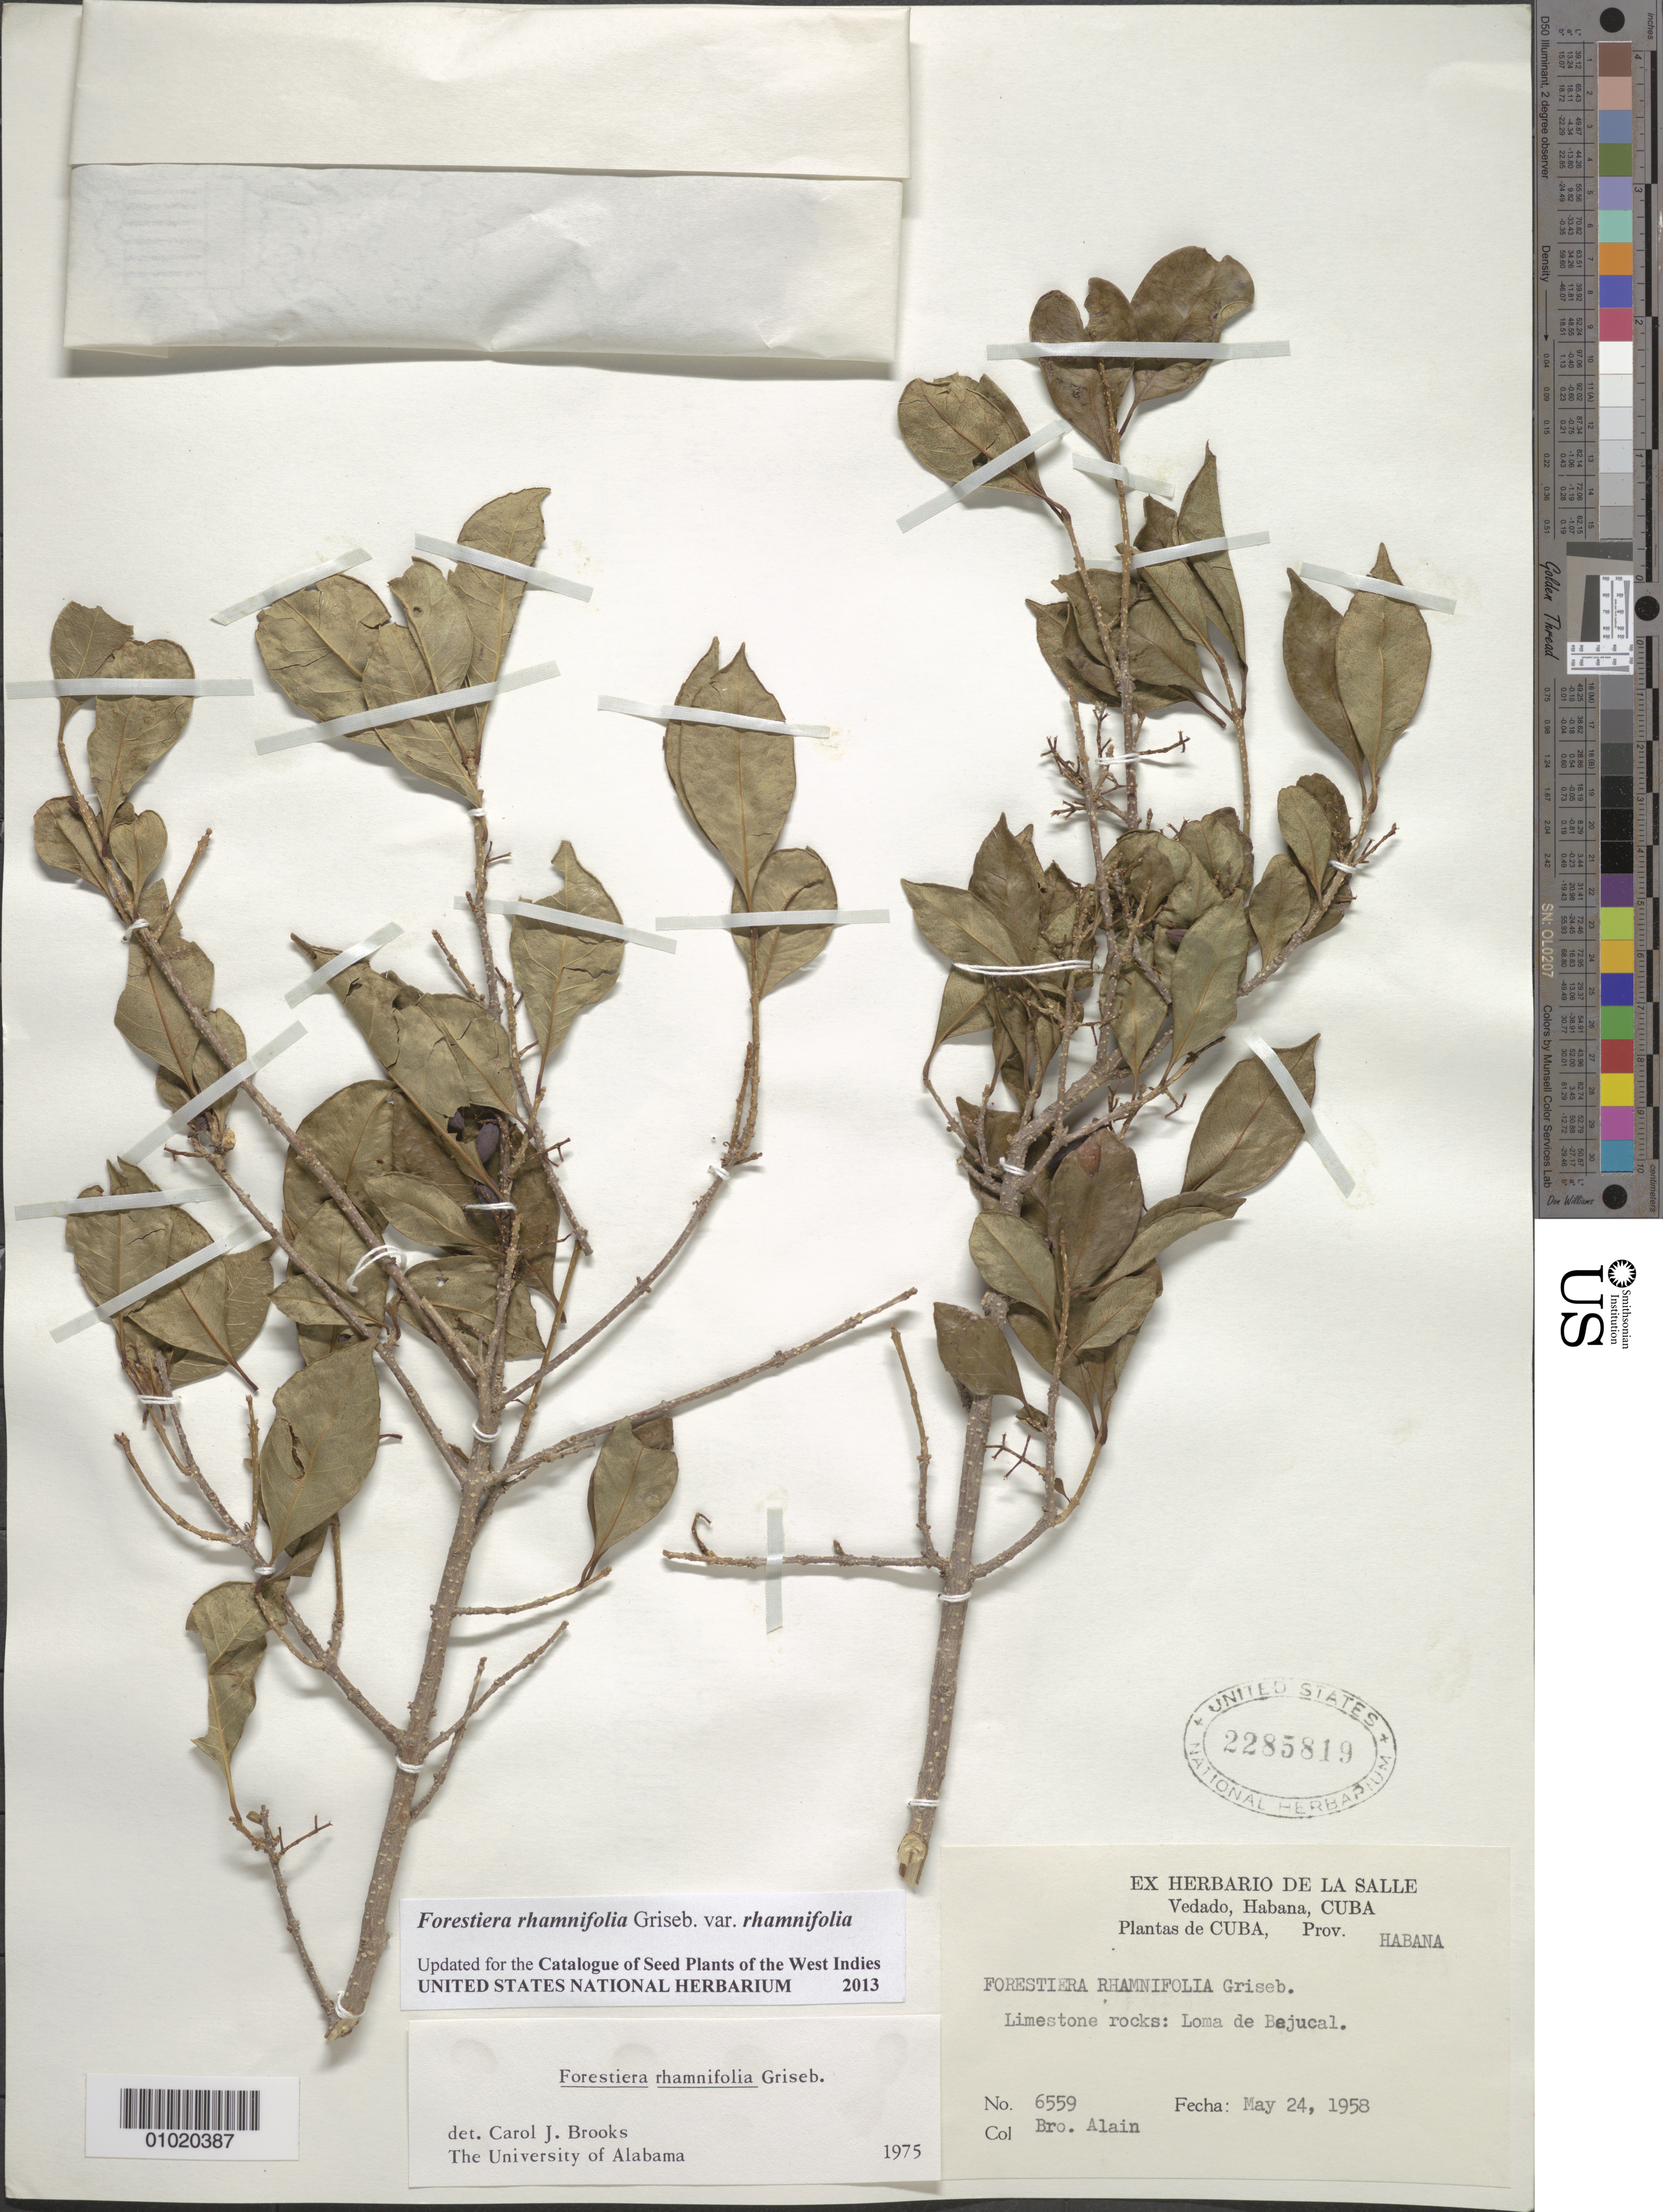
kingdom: Plantae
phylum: Tracheophyta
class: Magnoliopsida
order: Lamiales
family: Oleaceae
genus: Forestiera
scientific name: Forestiera rhamnifolia var. rhamnifolia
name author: Griseb.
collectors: A. H. Liogier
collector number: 6559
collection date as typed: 24 May 1958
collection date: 1958-05-24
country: Cuba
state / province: La Habana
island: Cuba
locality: Limestone rocks: Loma de Bejucal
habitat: Limestone rocks.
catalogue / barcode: US 2285819